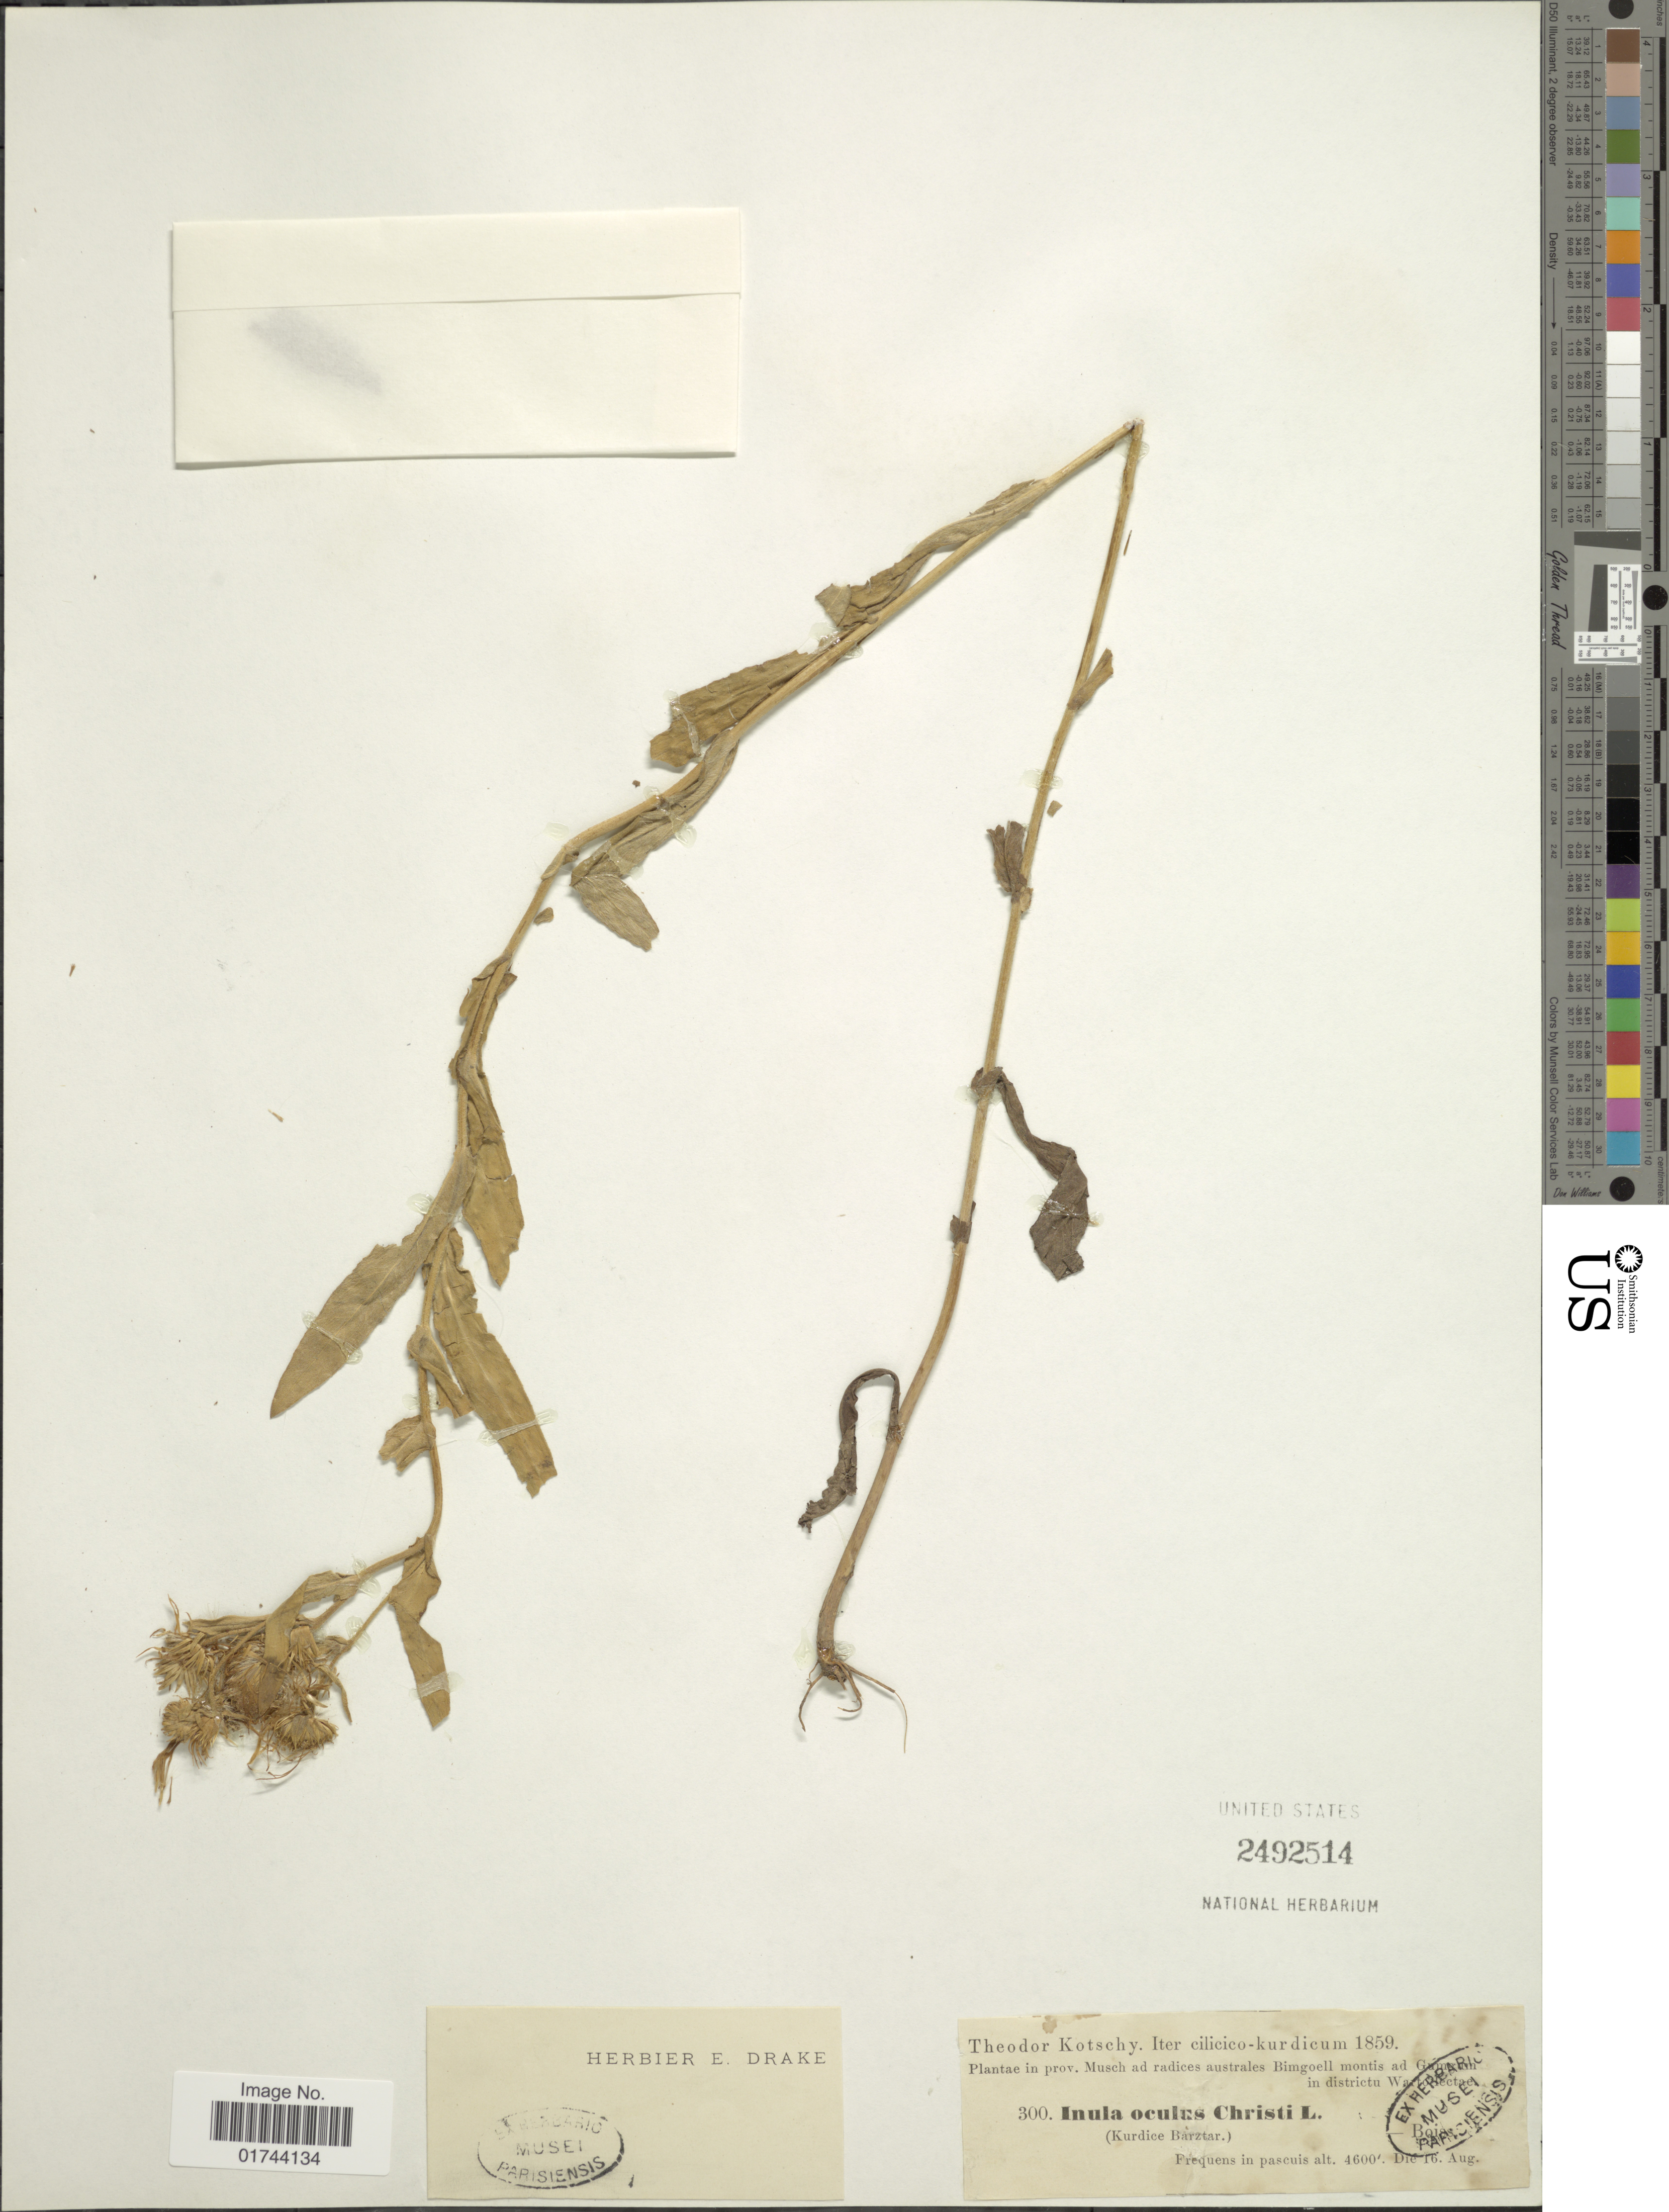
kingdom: Plantae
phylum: Tracheophyta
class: Magnoliopsida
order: Asterales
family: Asteraceae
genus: Inula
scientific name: Inula oculus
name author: Schrank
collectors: T. Kotschy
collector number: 300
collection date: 1859-08-16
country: Turkey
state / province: Muş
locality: In Prov. Musch ad radices australes Bimgoell montis ad in districtu [interpreted]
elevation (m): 1402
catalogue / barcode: US 2492514